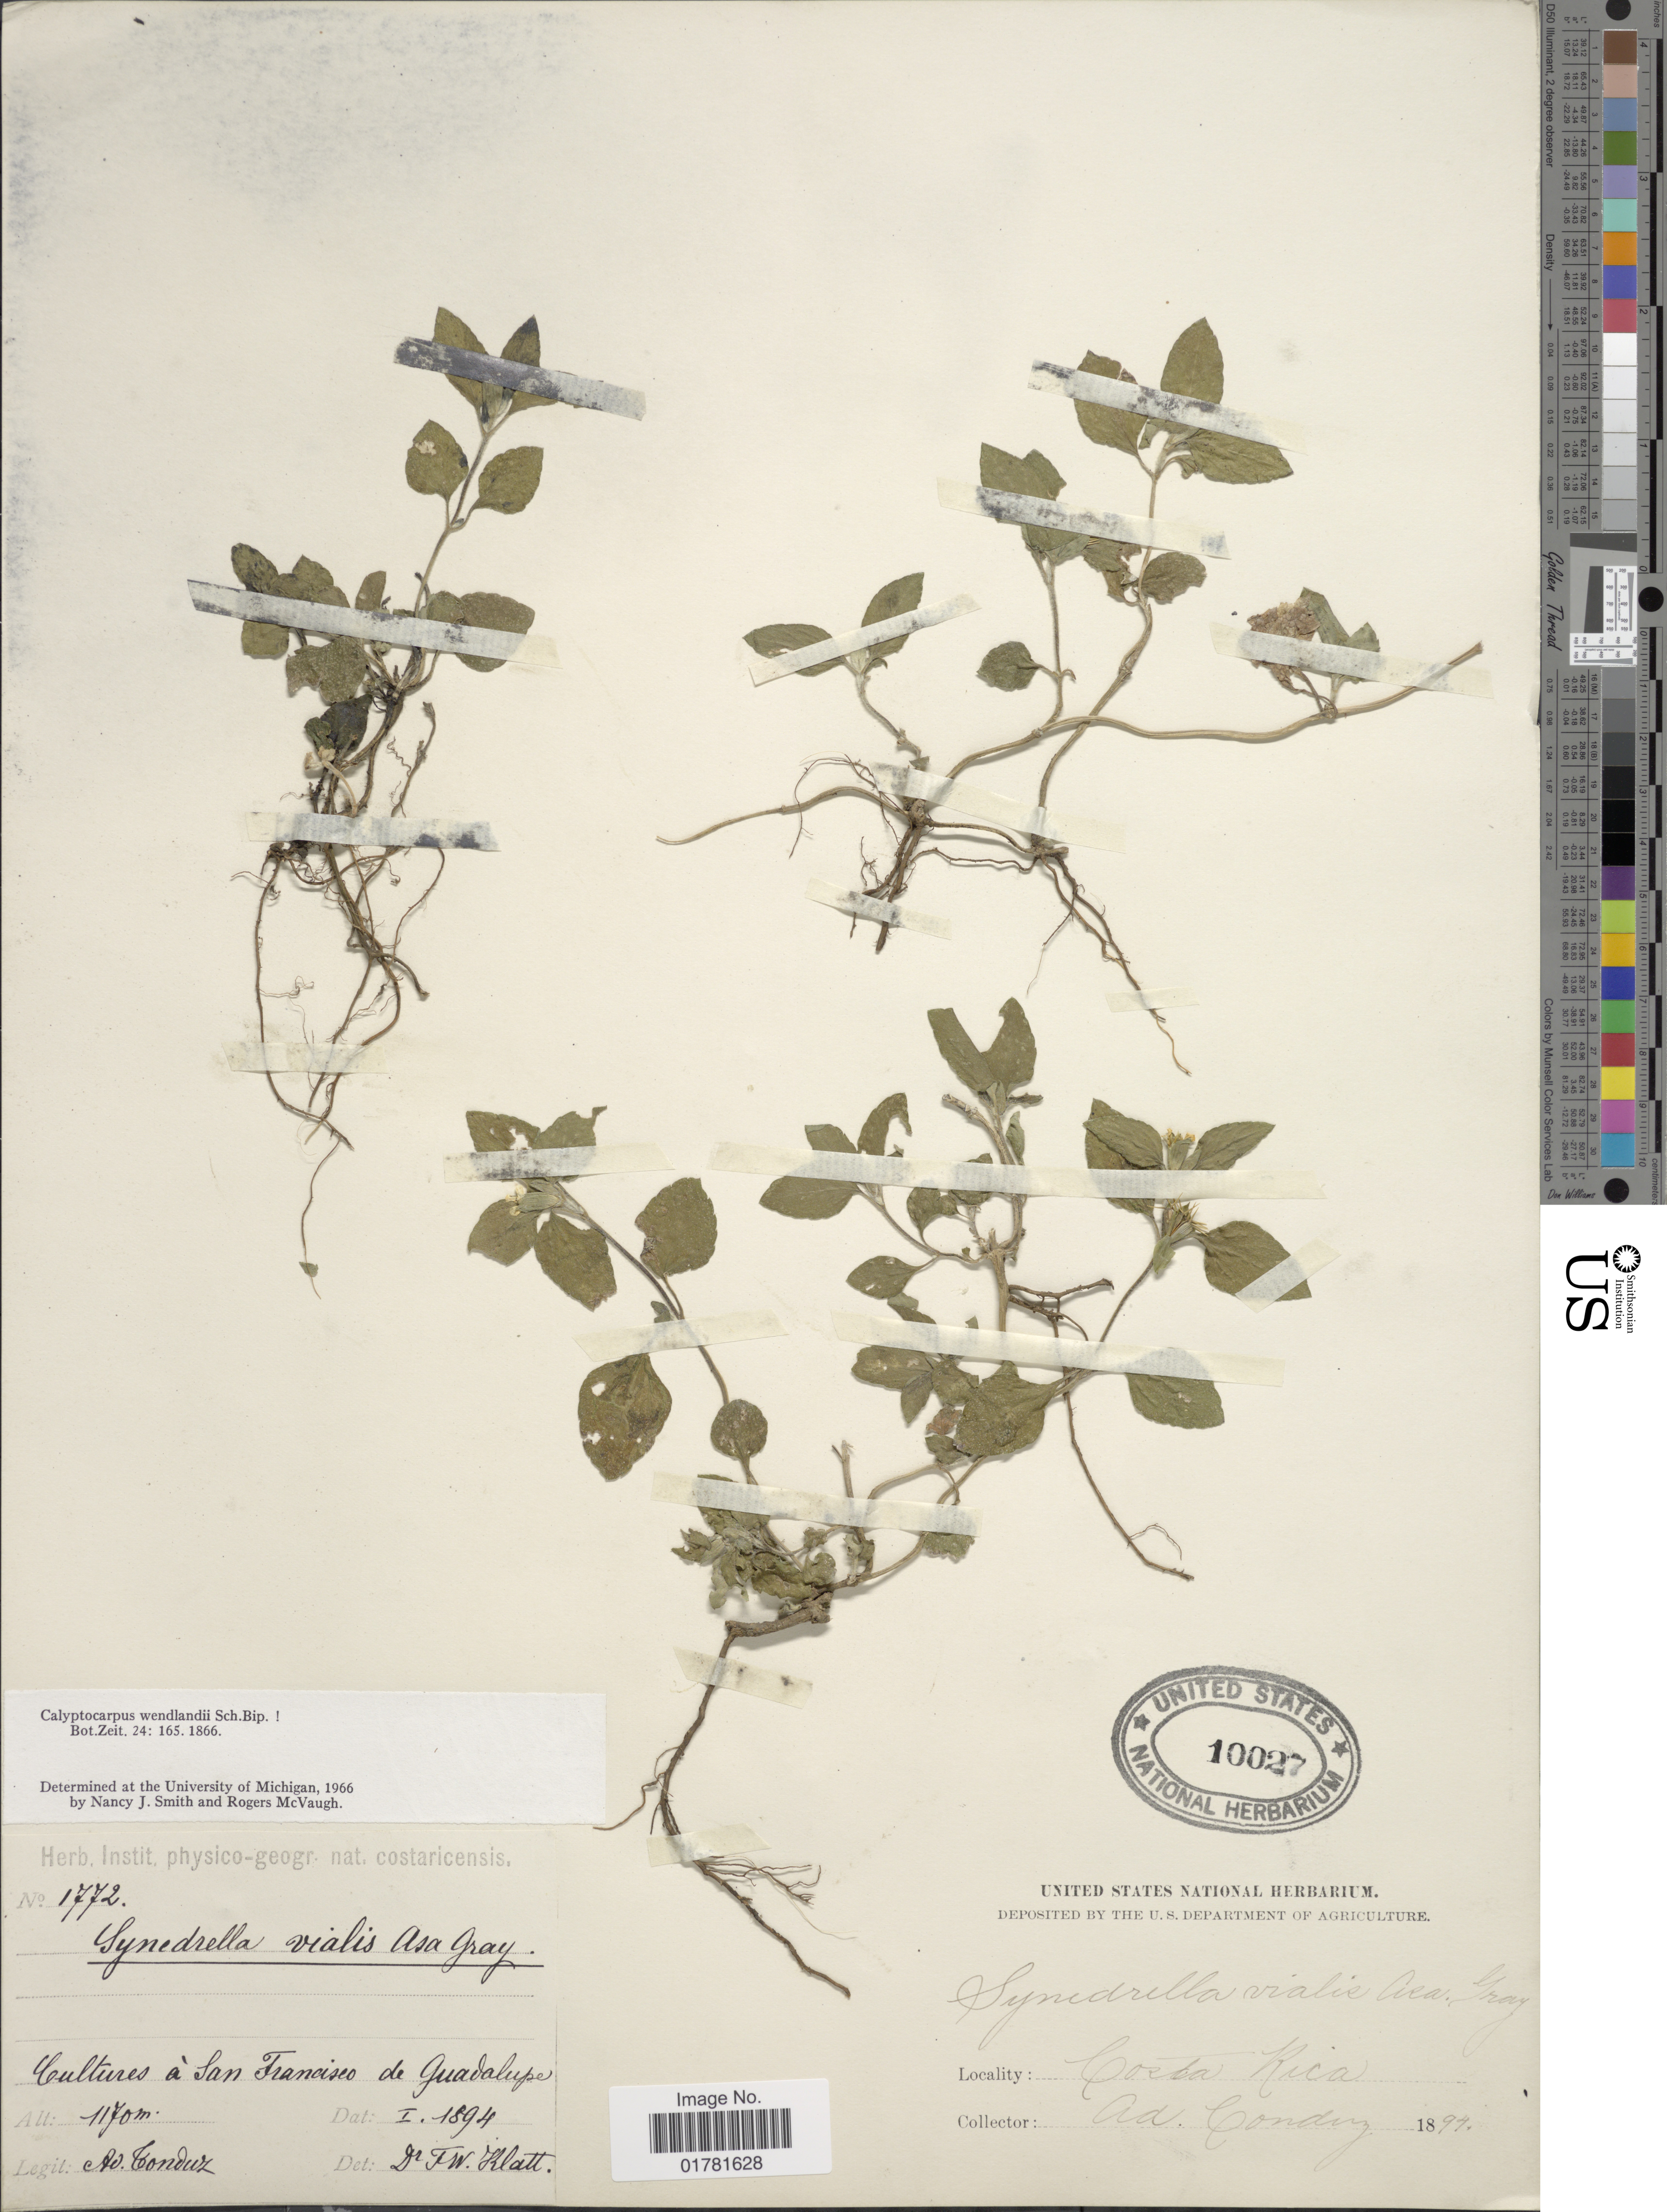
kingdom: Plantae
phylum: Tracheophyta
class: Magnoliopsida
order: Asterales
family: Asteraceae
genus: Calyptocarpus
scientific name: Calyptocarpus wendlandii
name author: Sch. Bip.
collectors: A. Tonduz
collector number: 1772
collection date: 1894-01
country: Costa Rica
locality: Cultures á San Francisco de Guadalupe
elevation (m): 1170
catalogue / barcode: US 10027